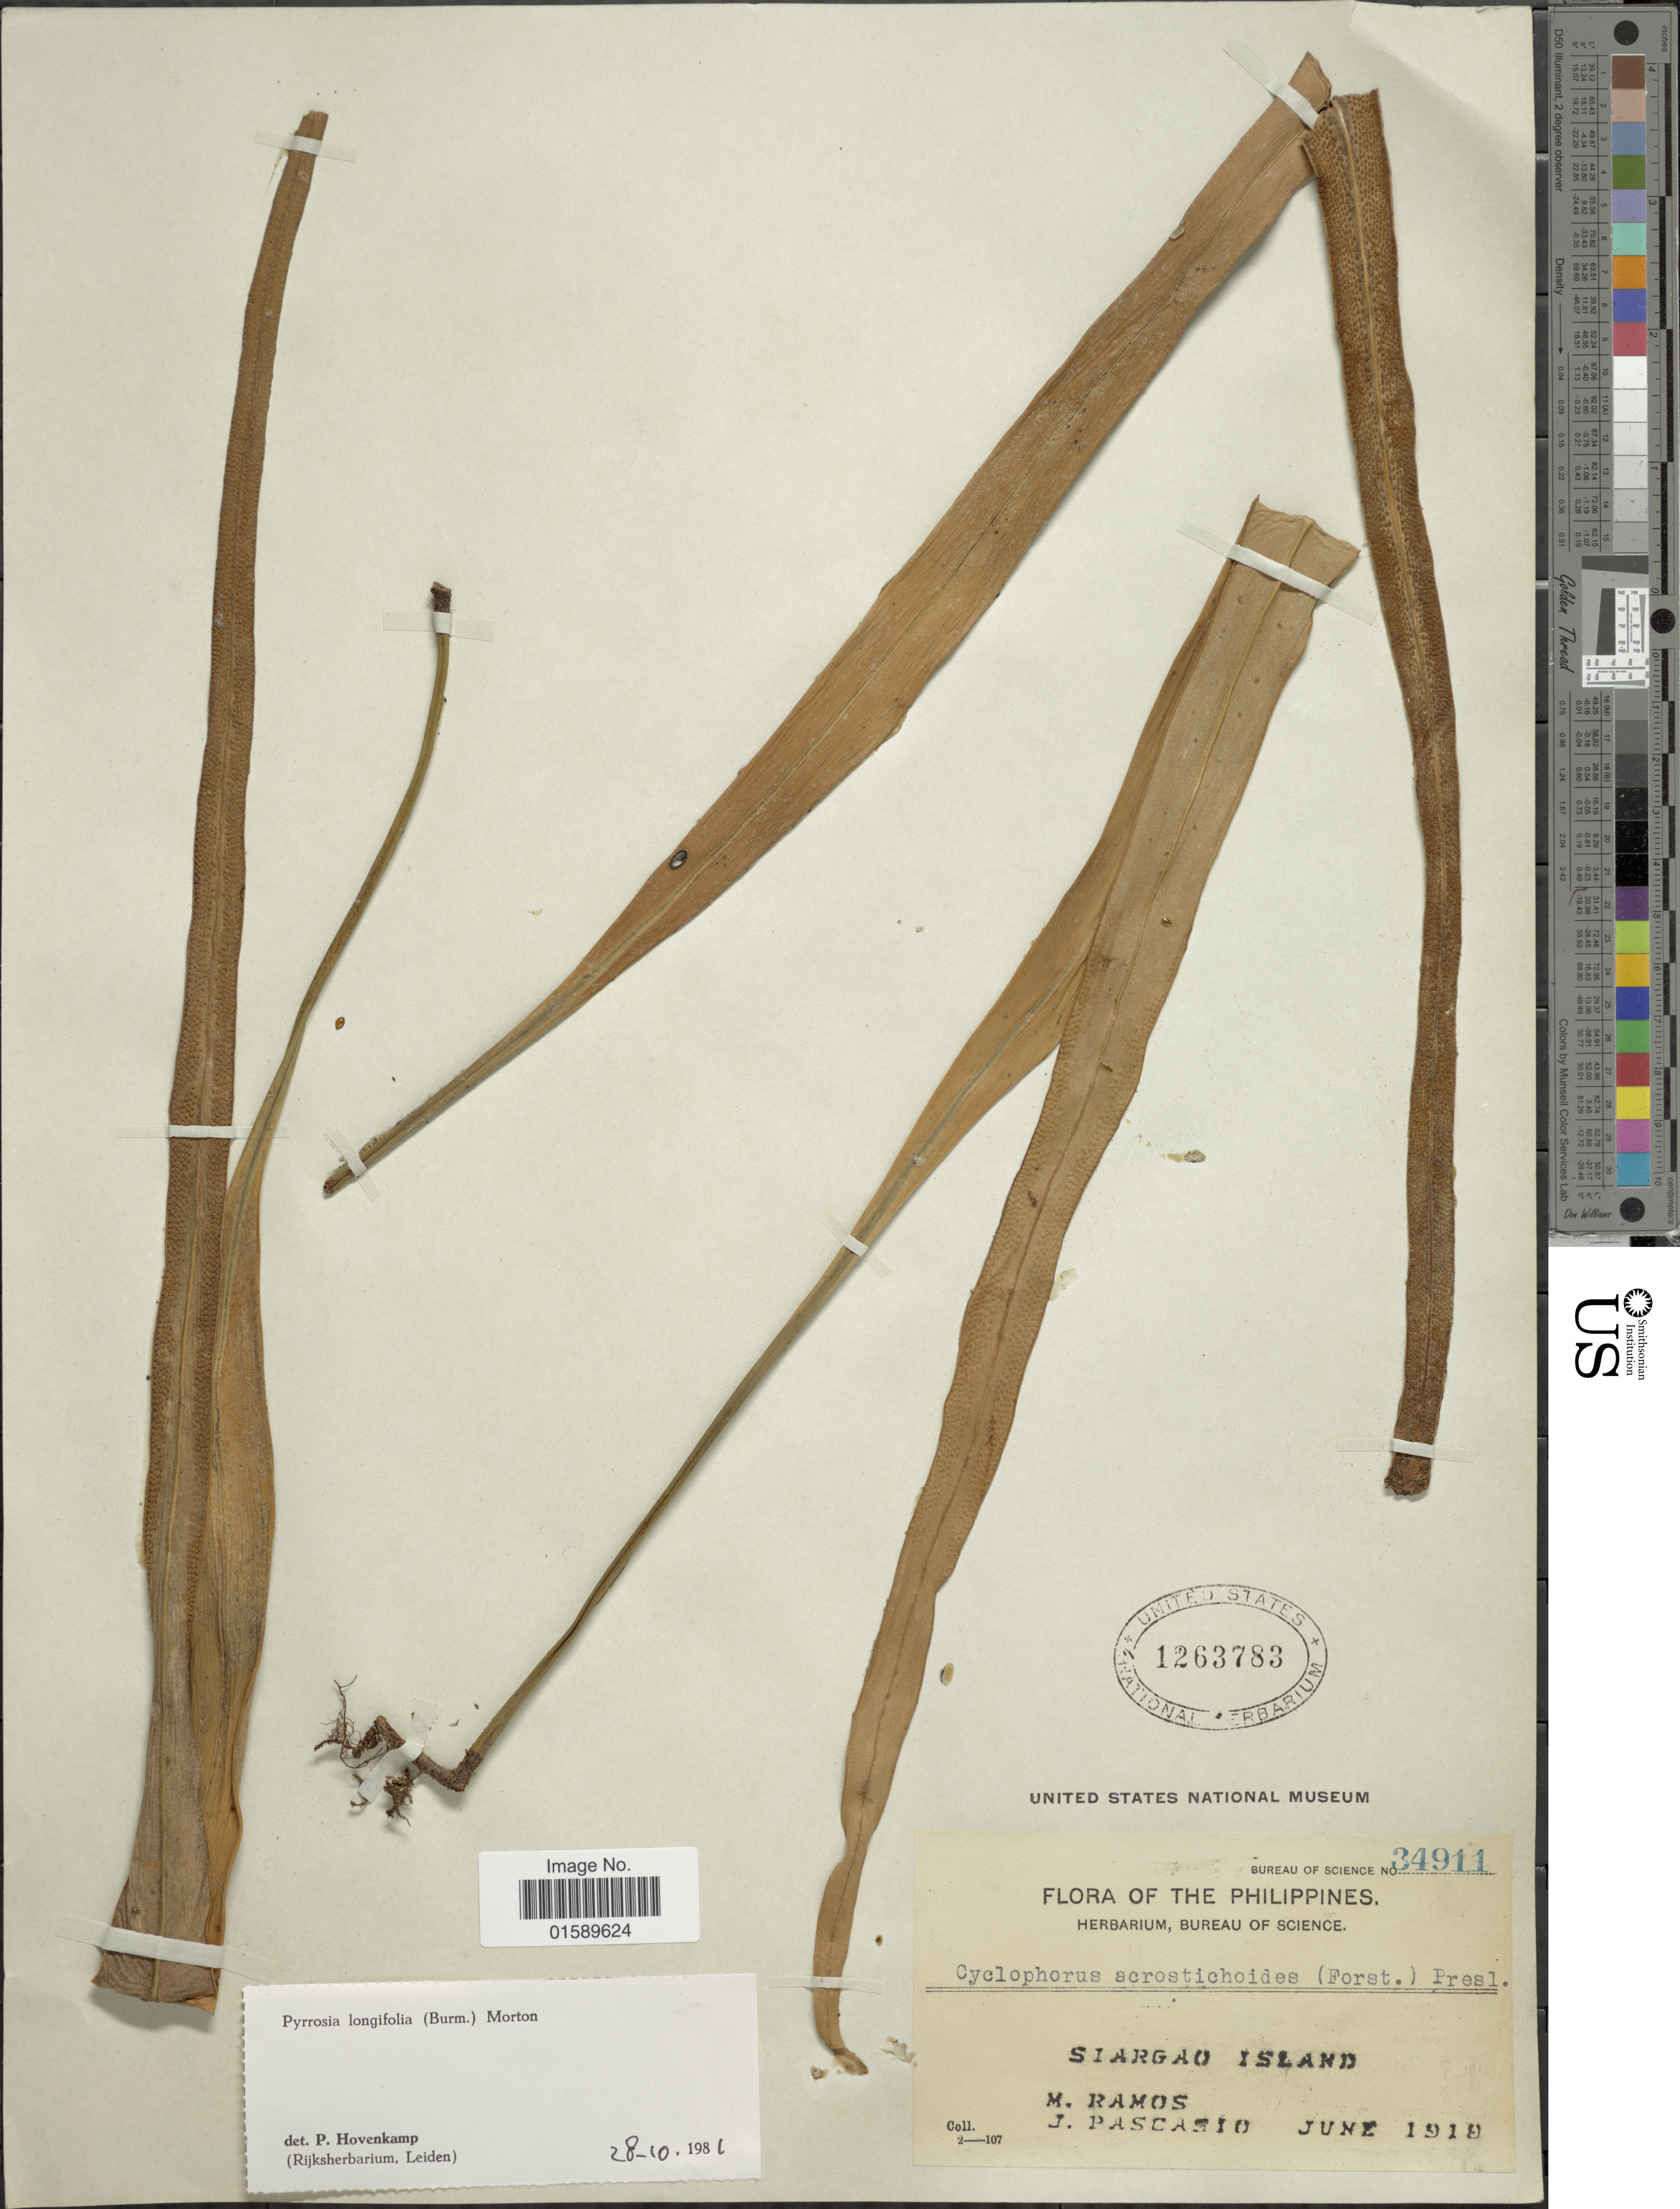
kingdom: Plantae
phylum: Tracheophyta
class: Polypodiopsida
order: Polypodiales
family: Polypodiaceae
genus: Pyrrosia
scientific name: Pyrrosia longifolia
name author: (Burm. f.) C.V. Morton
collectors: M. Ramos & J. Pascasio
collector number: Bureau of science 34911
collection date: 1919-06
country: Philippines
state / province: Caraga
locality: Siagrao Island.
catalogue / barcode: US 1263783